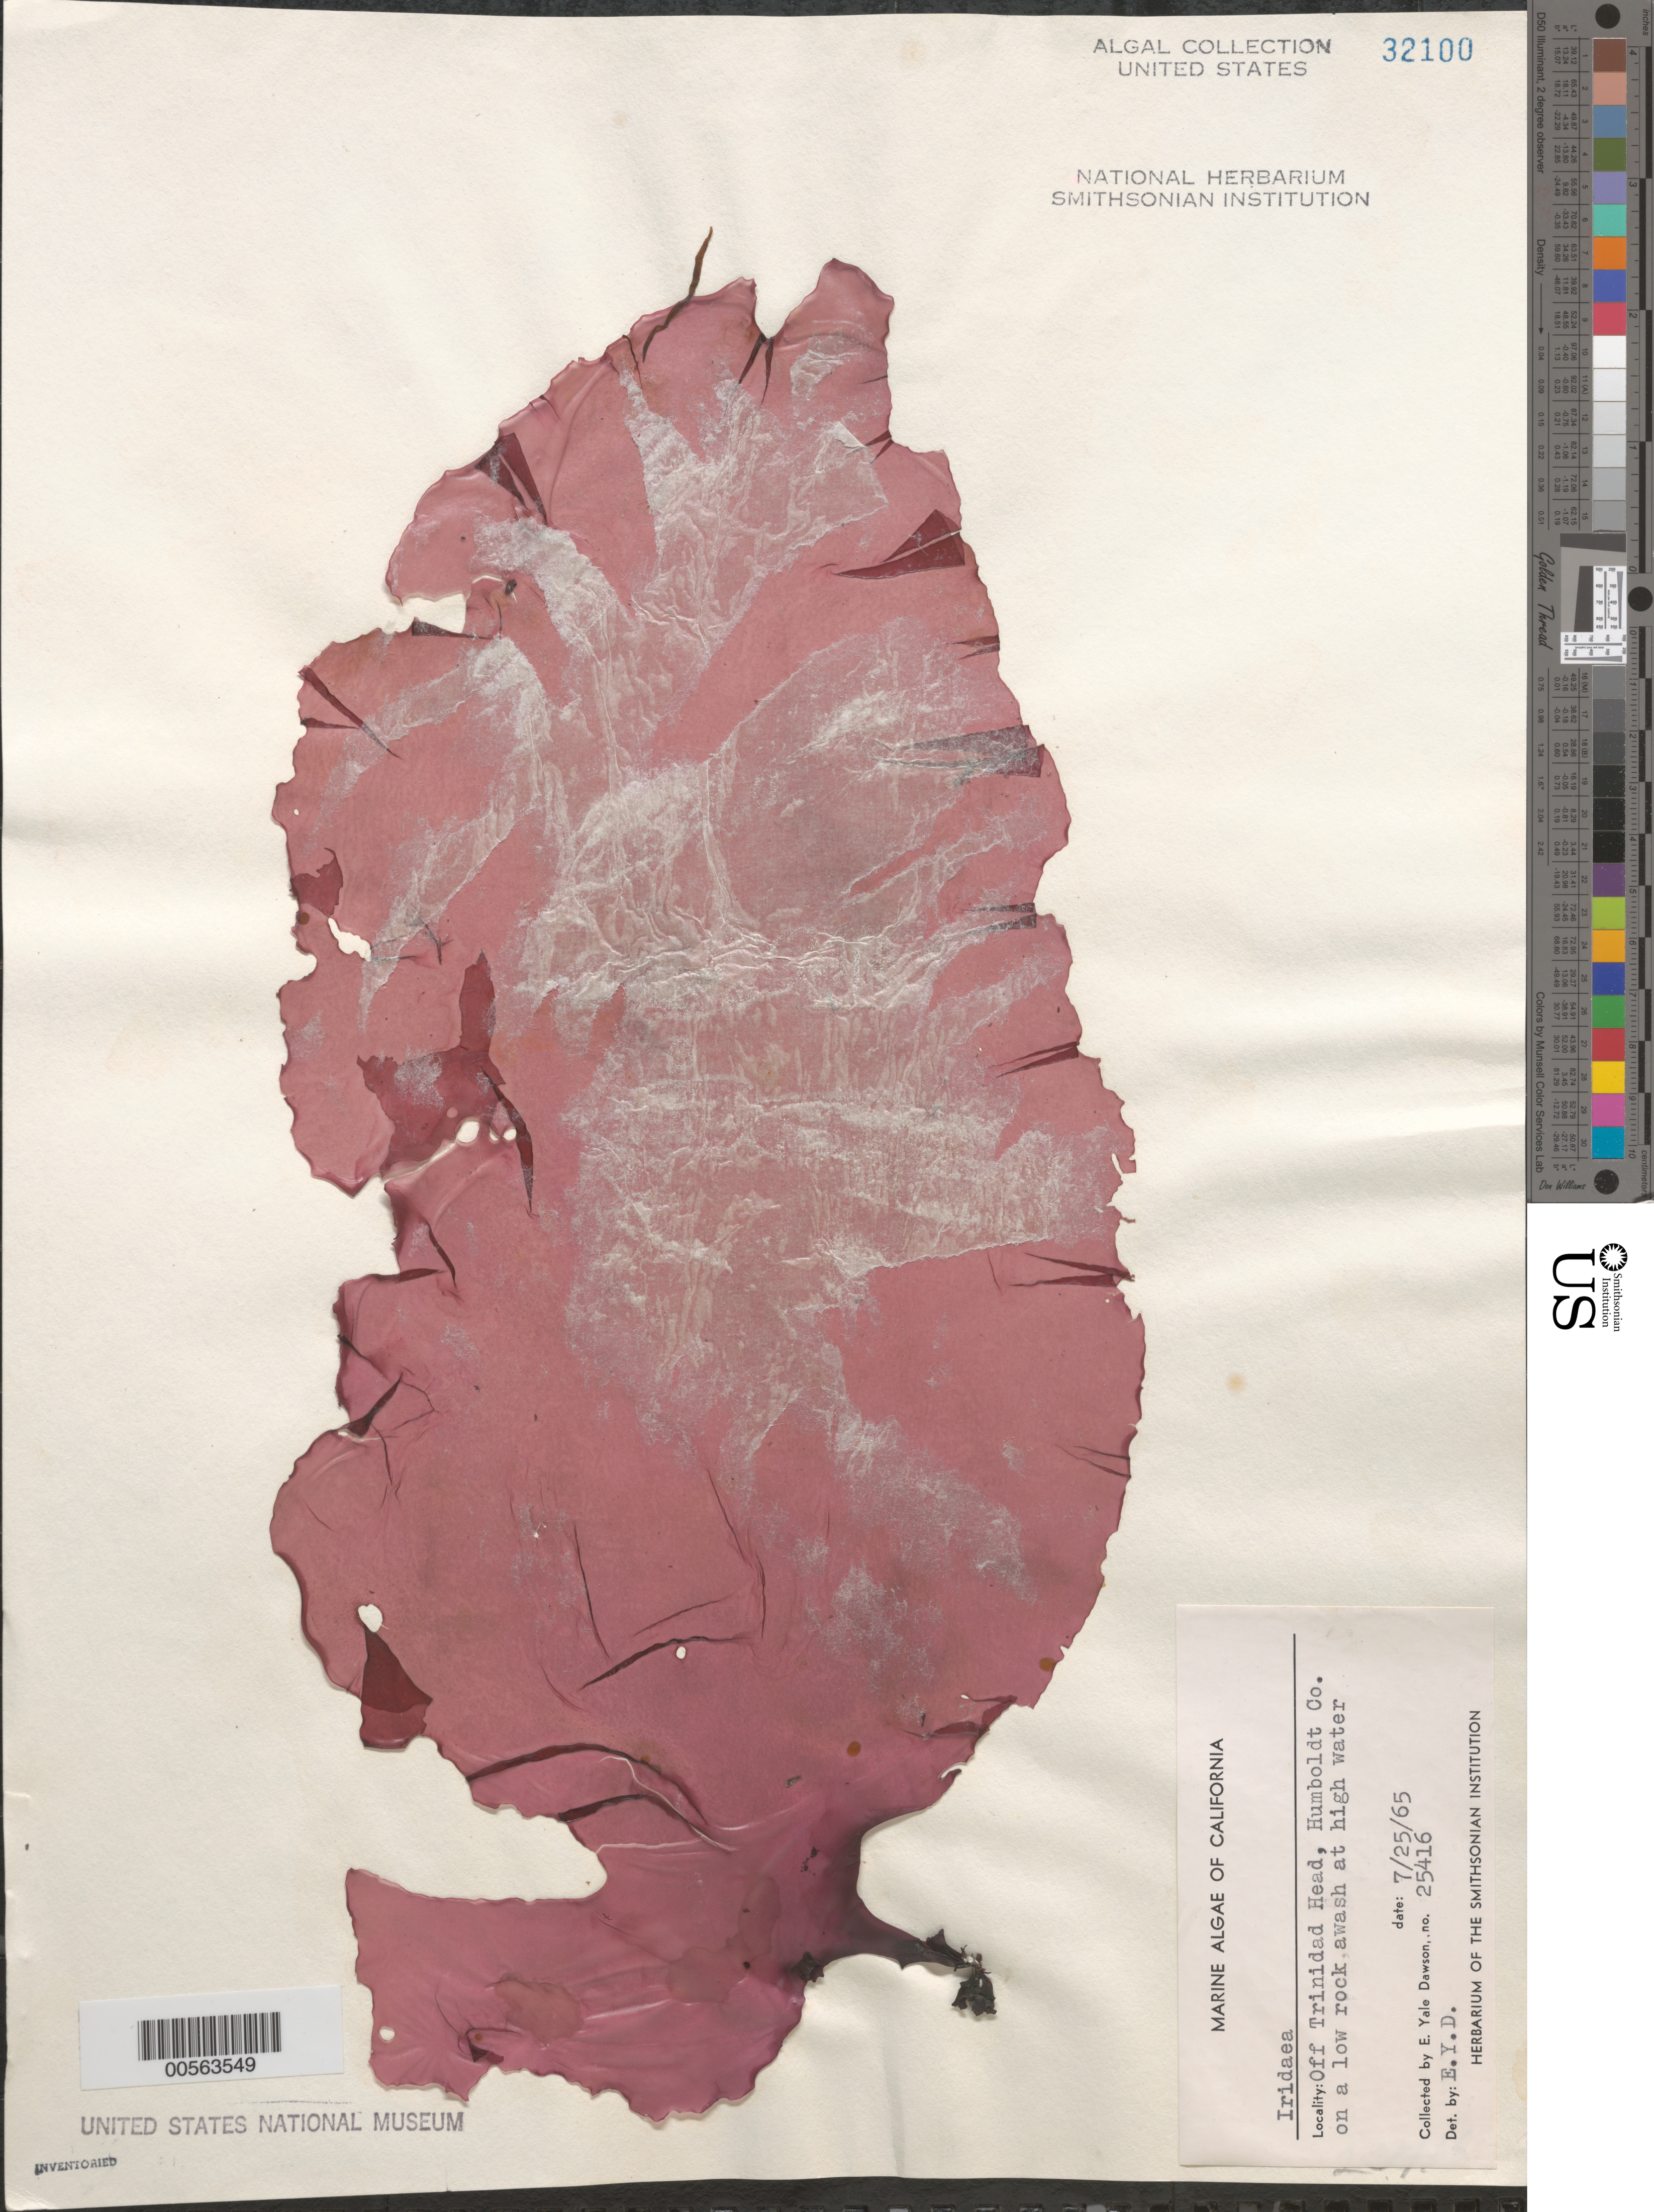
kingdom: Plantae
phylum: Rhodophyta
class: Florideophyceae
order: Gigartinales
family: Gigartinaceae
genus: Iridaea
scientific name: Iridaea sp.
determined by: Dawson, E. Y.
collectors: E. Y. Dawson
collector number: EYD 25416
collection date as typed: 25 Jul 1965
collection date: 1965-07-25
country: United States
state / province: California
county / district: Humboldt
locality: Off Trinidad Head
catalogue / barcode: US 32100